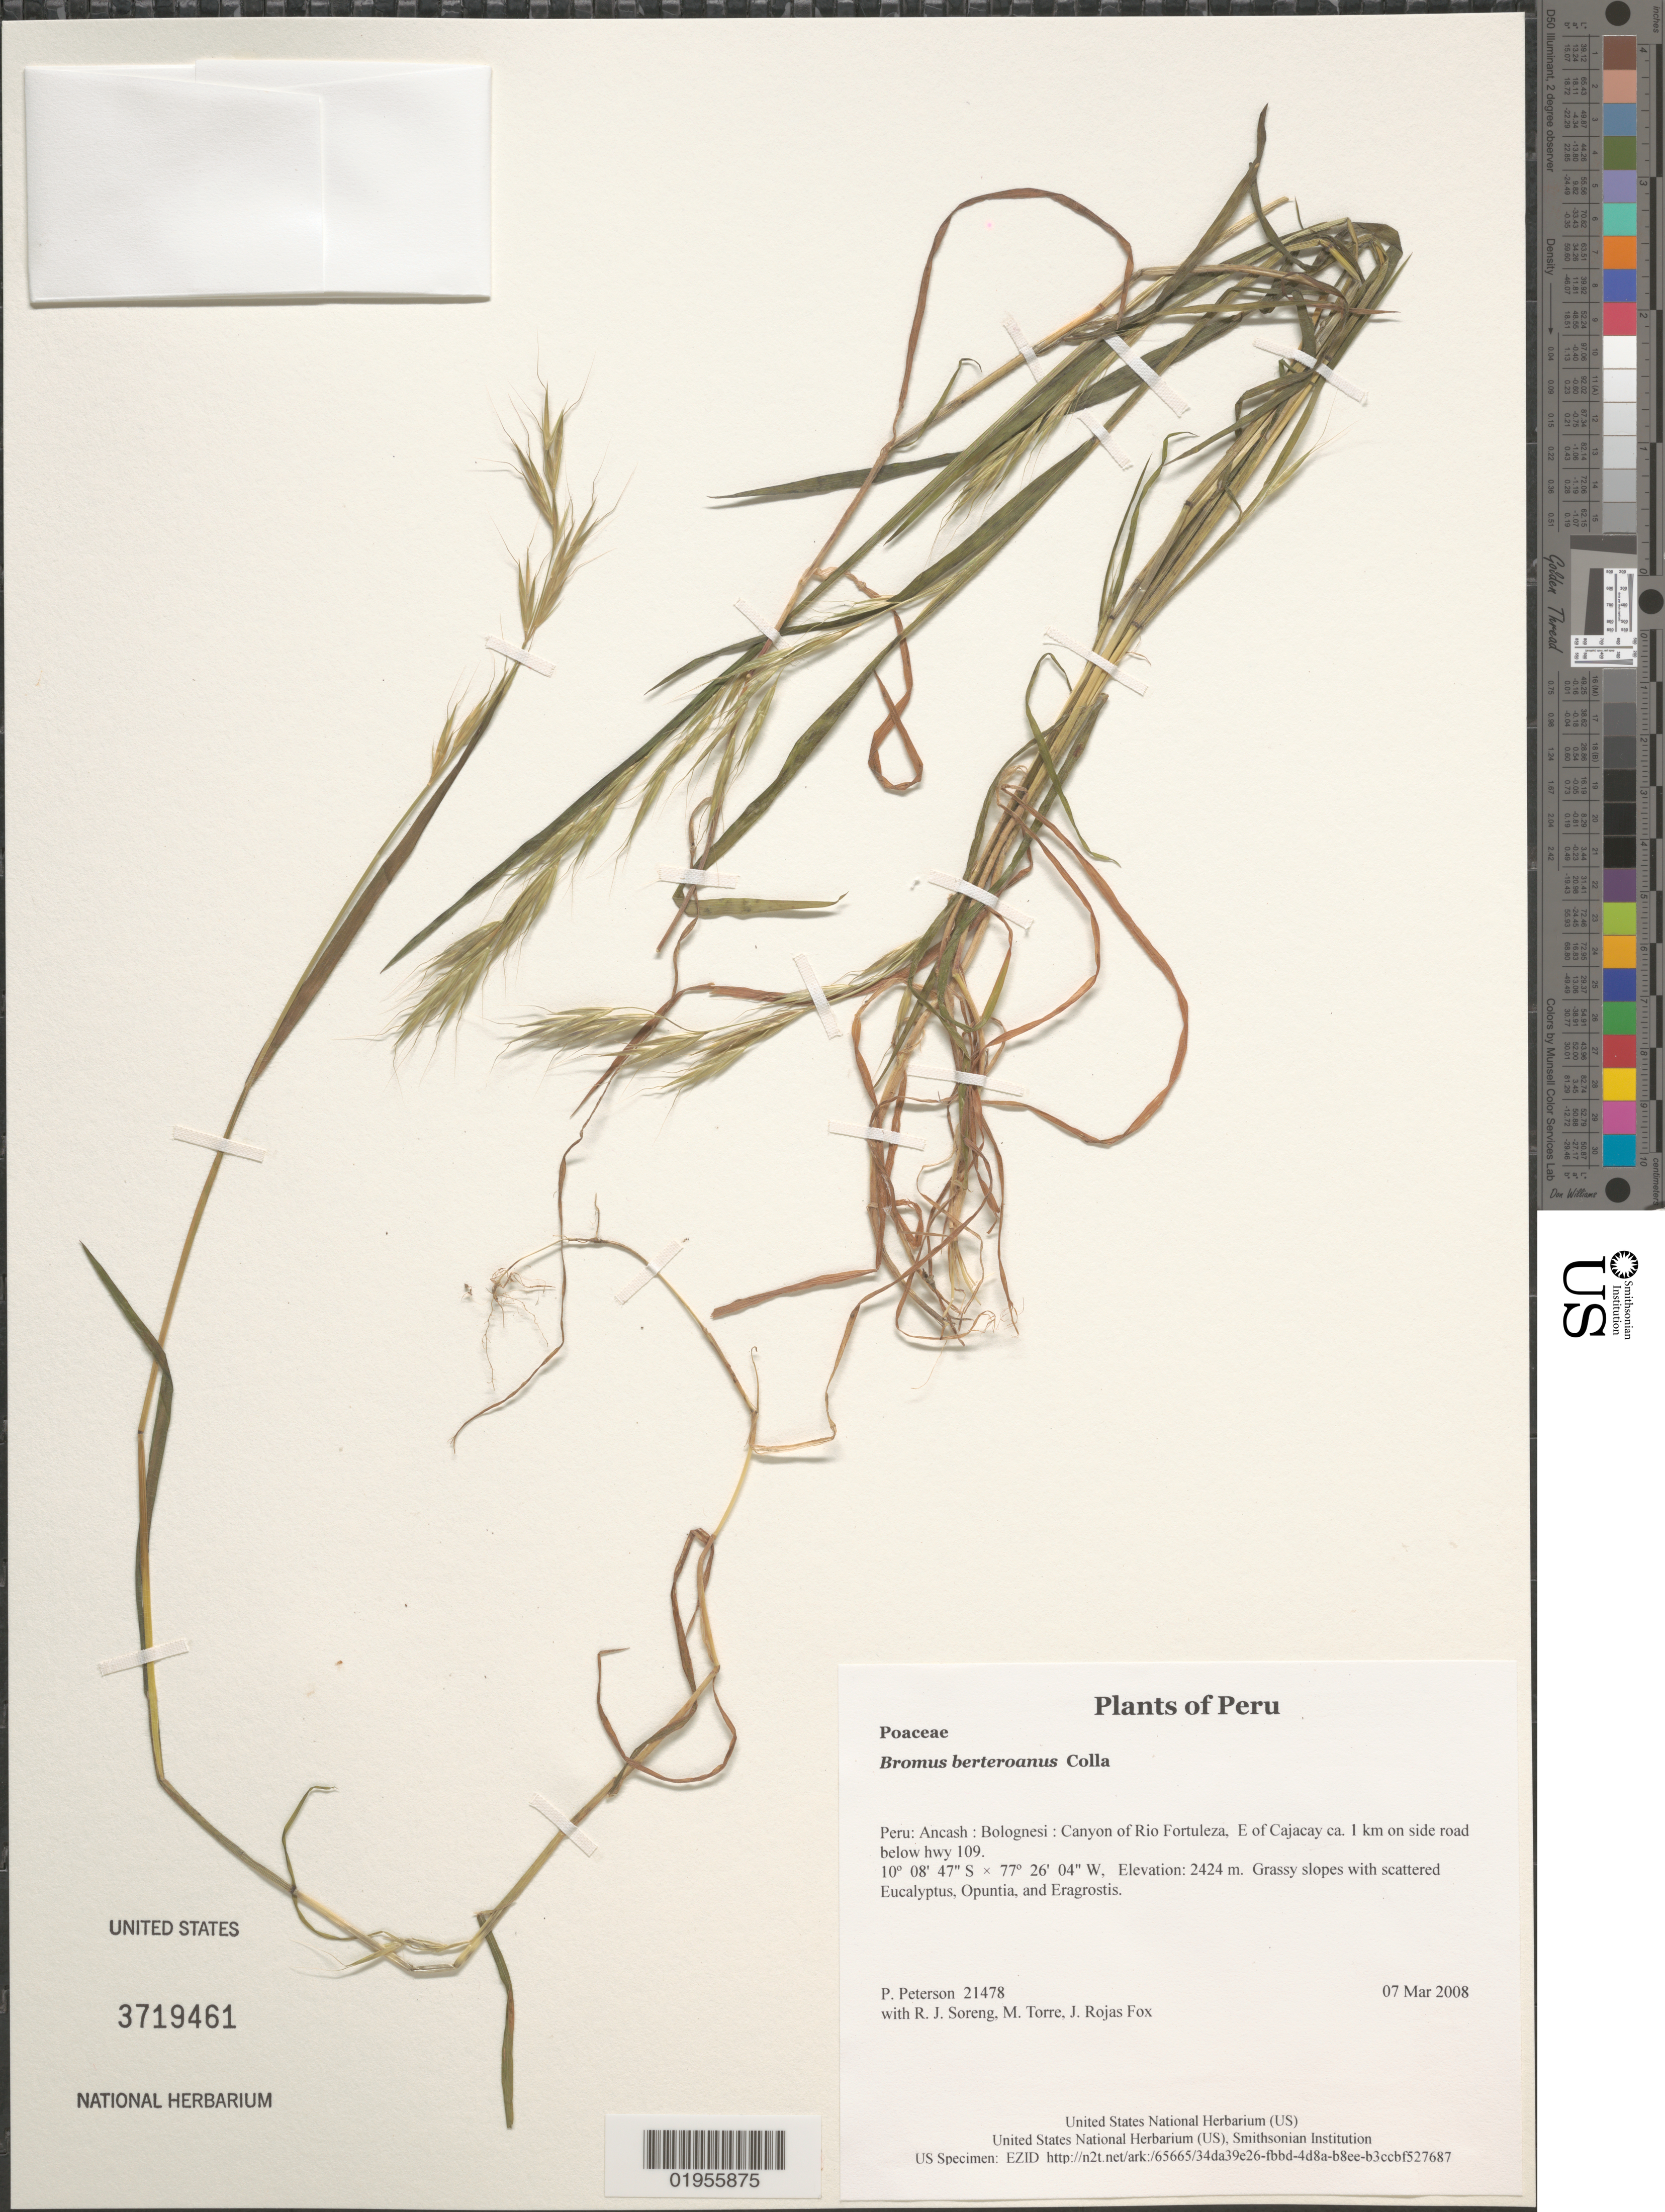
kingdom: Plantae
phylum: Tracheophyta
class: Liliopsida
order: Poales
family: Poaceae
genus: Bromus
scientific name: Bromus berteroanus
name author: Colla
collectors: P. M. Peterson, R. J. Soreng, M. Torre & J. Rojas Fox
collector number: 21478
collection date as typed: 07 Mar 2008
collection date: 2008-03-07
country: Peru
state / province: Ancash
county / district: Bolognesi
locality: Canyon of Rio Fortuleza, E of Cajacay ca. 1 km on side road below hwy 109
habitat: Grassy slopes with scattered Eucalyptus, Opuntia, and Eragrostis.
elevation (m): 2424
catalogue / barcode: US 3719461